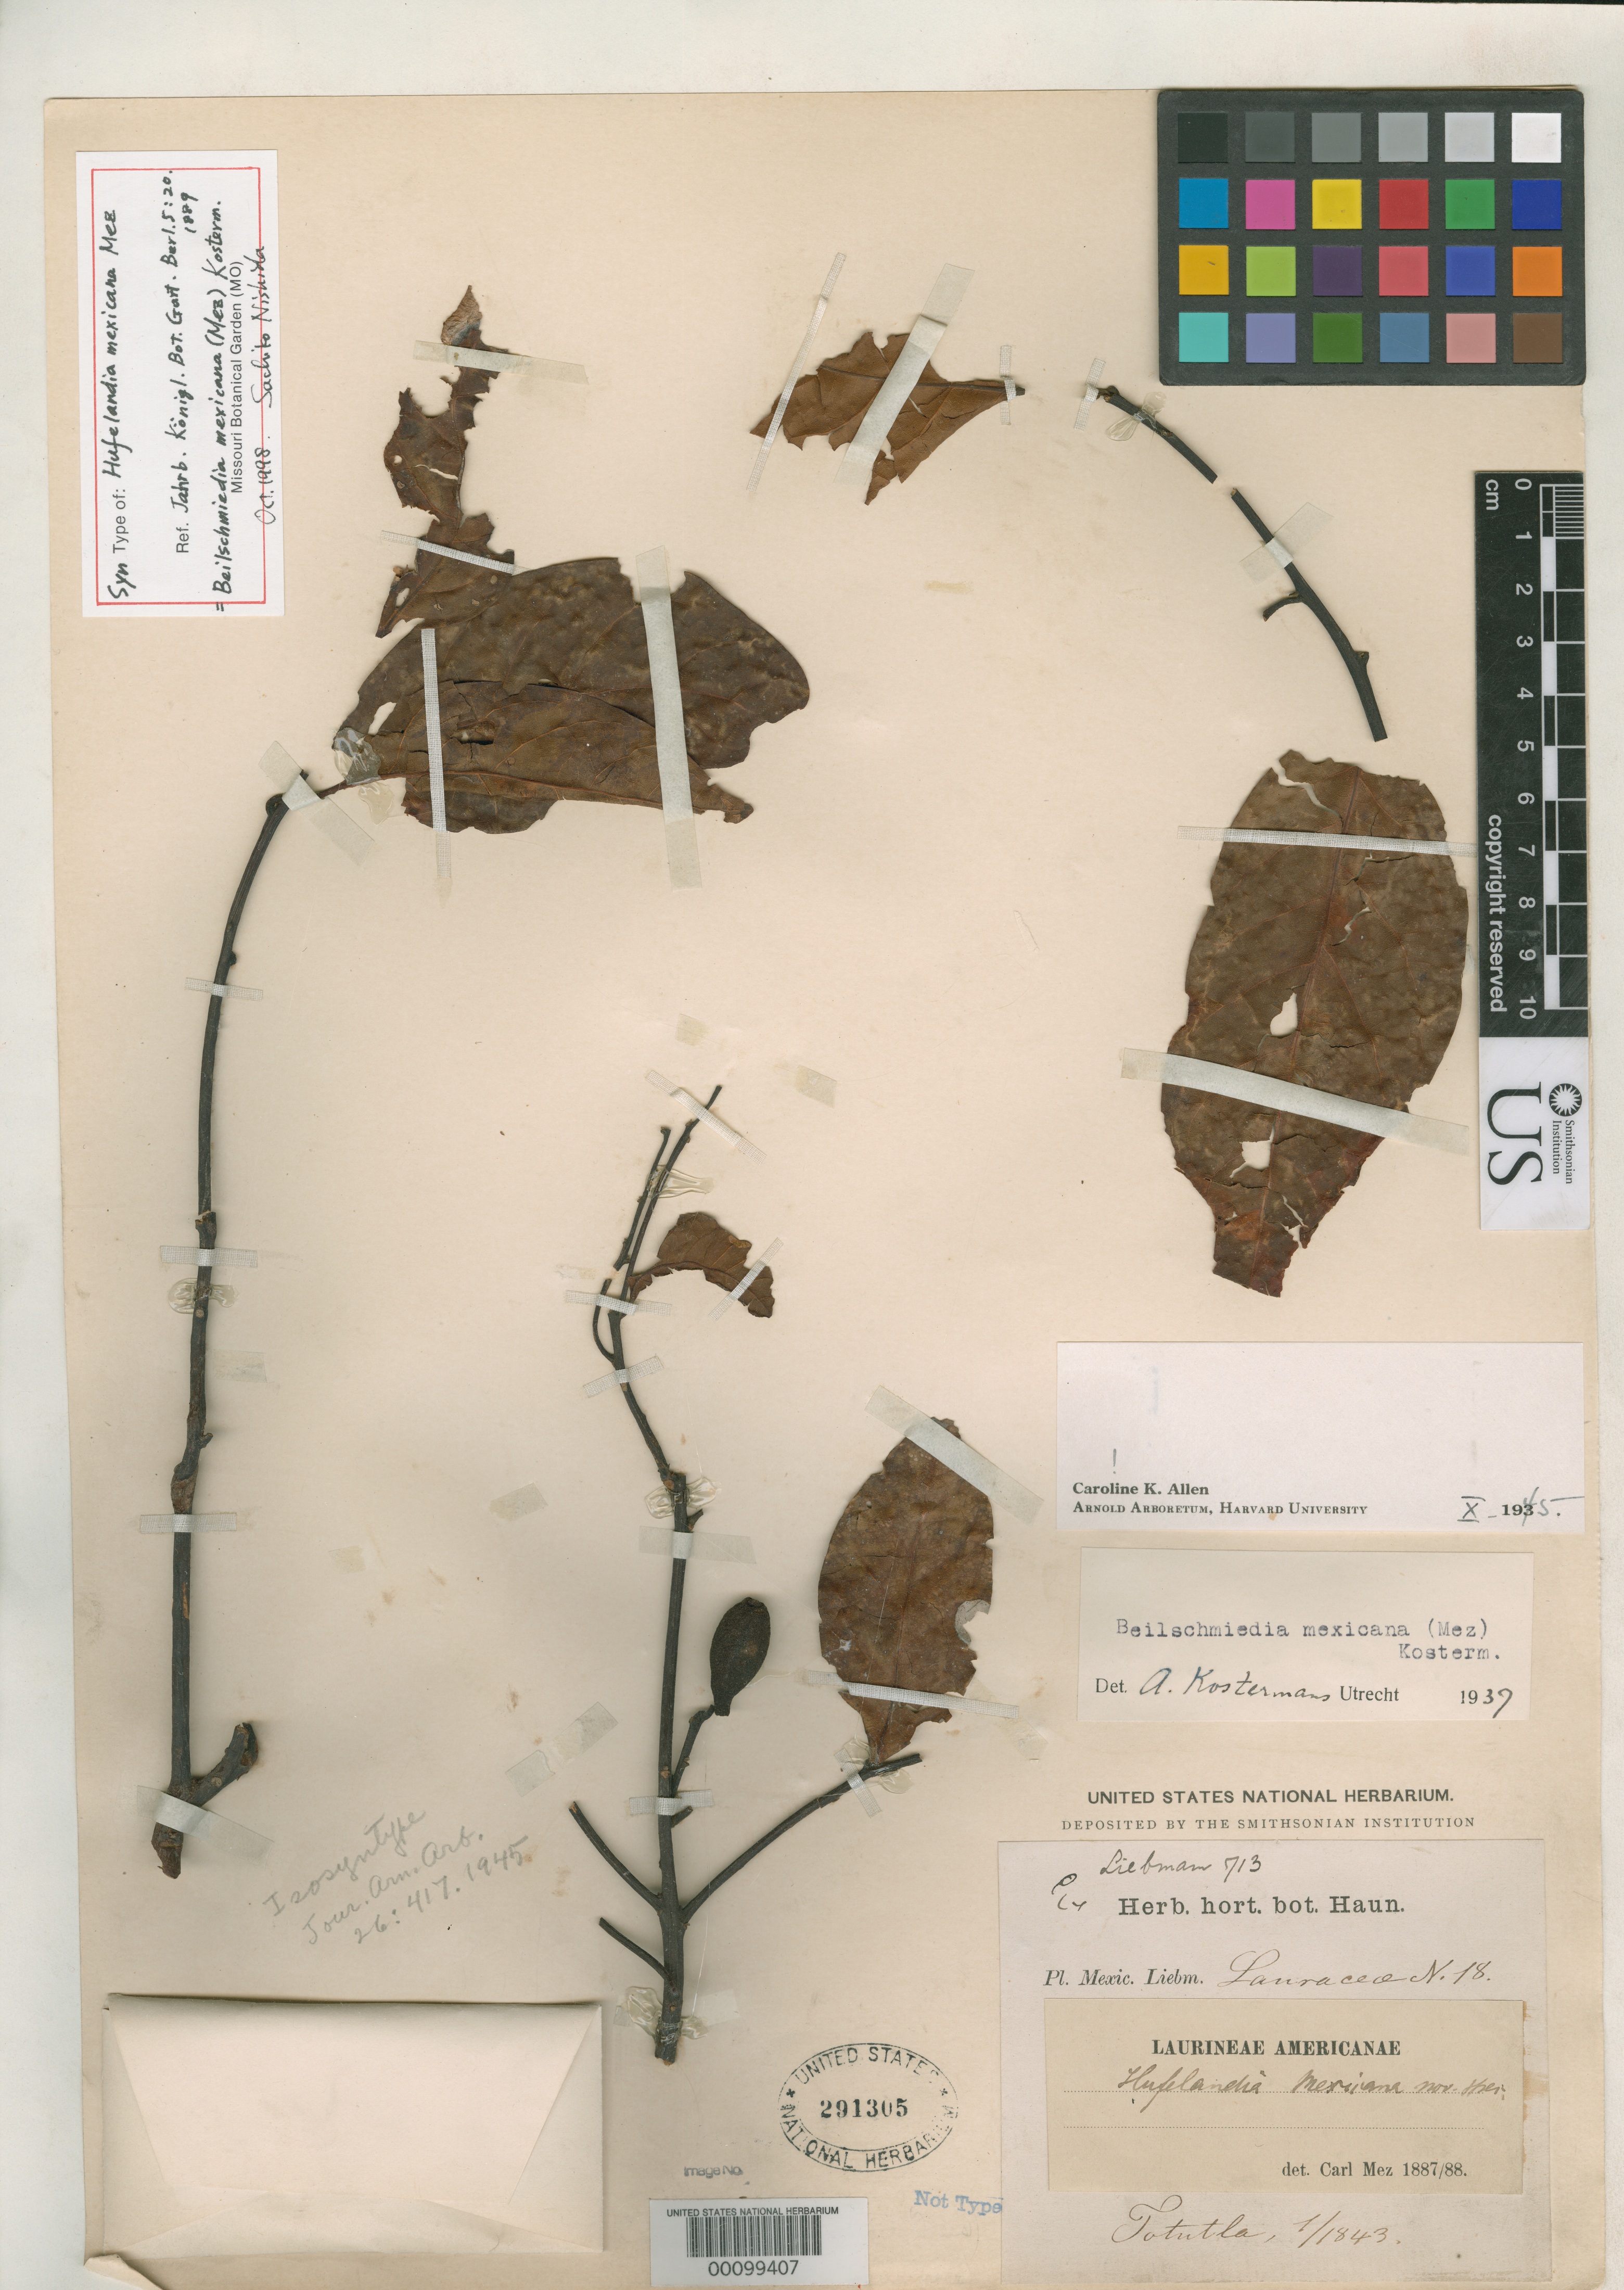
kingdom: Plantae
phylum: Tracheophyta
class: Magnoliopsida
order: Laurales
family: Lauraceae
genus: Hufelandia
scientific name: Hufelandia mexicana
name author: Mez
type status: Isosyntype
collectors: F. M. Liebmann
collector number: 713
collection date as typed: Jan 1843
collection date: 1843-01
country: Mexico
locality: Totutla.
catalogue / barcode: US 291305